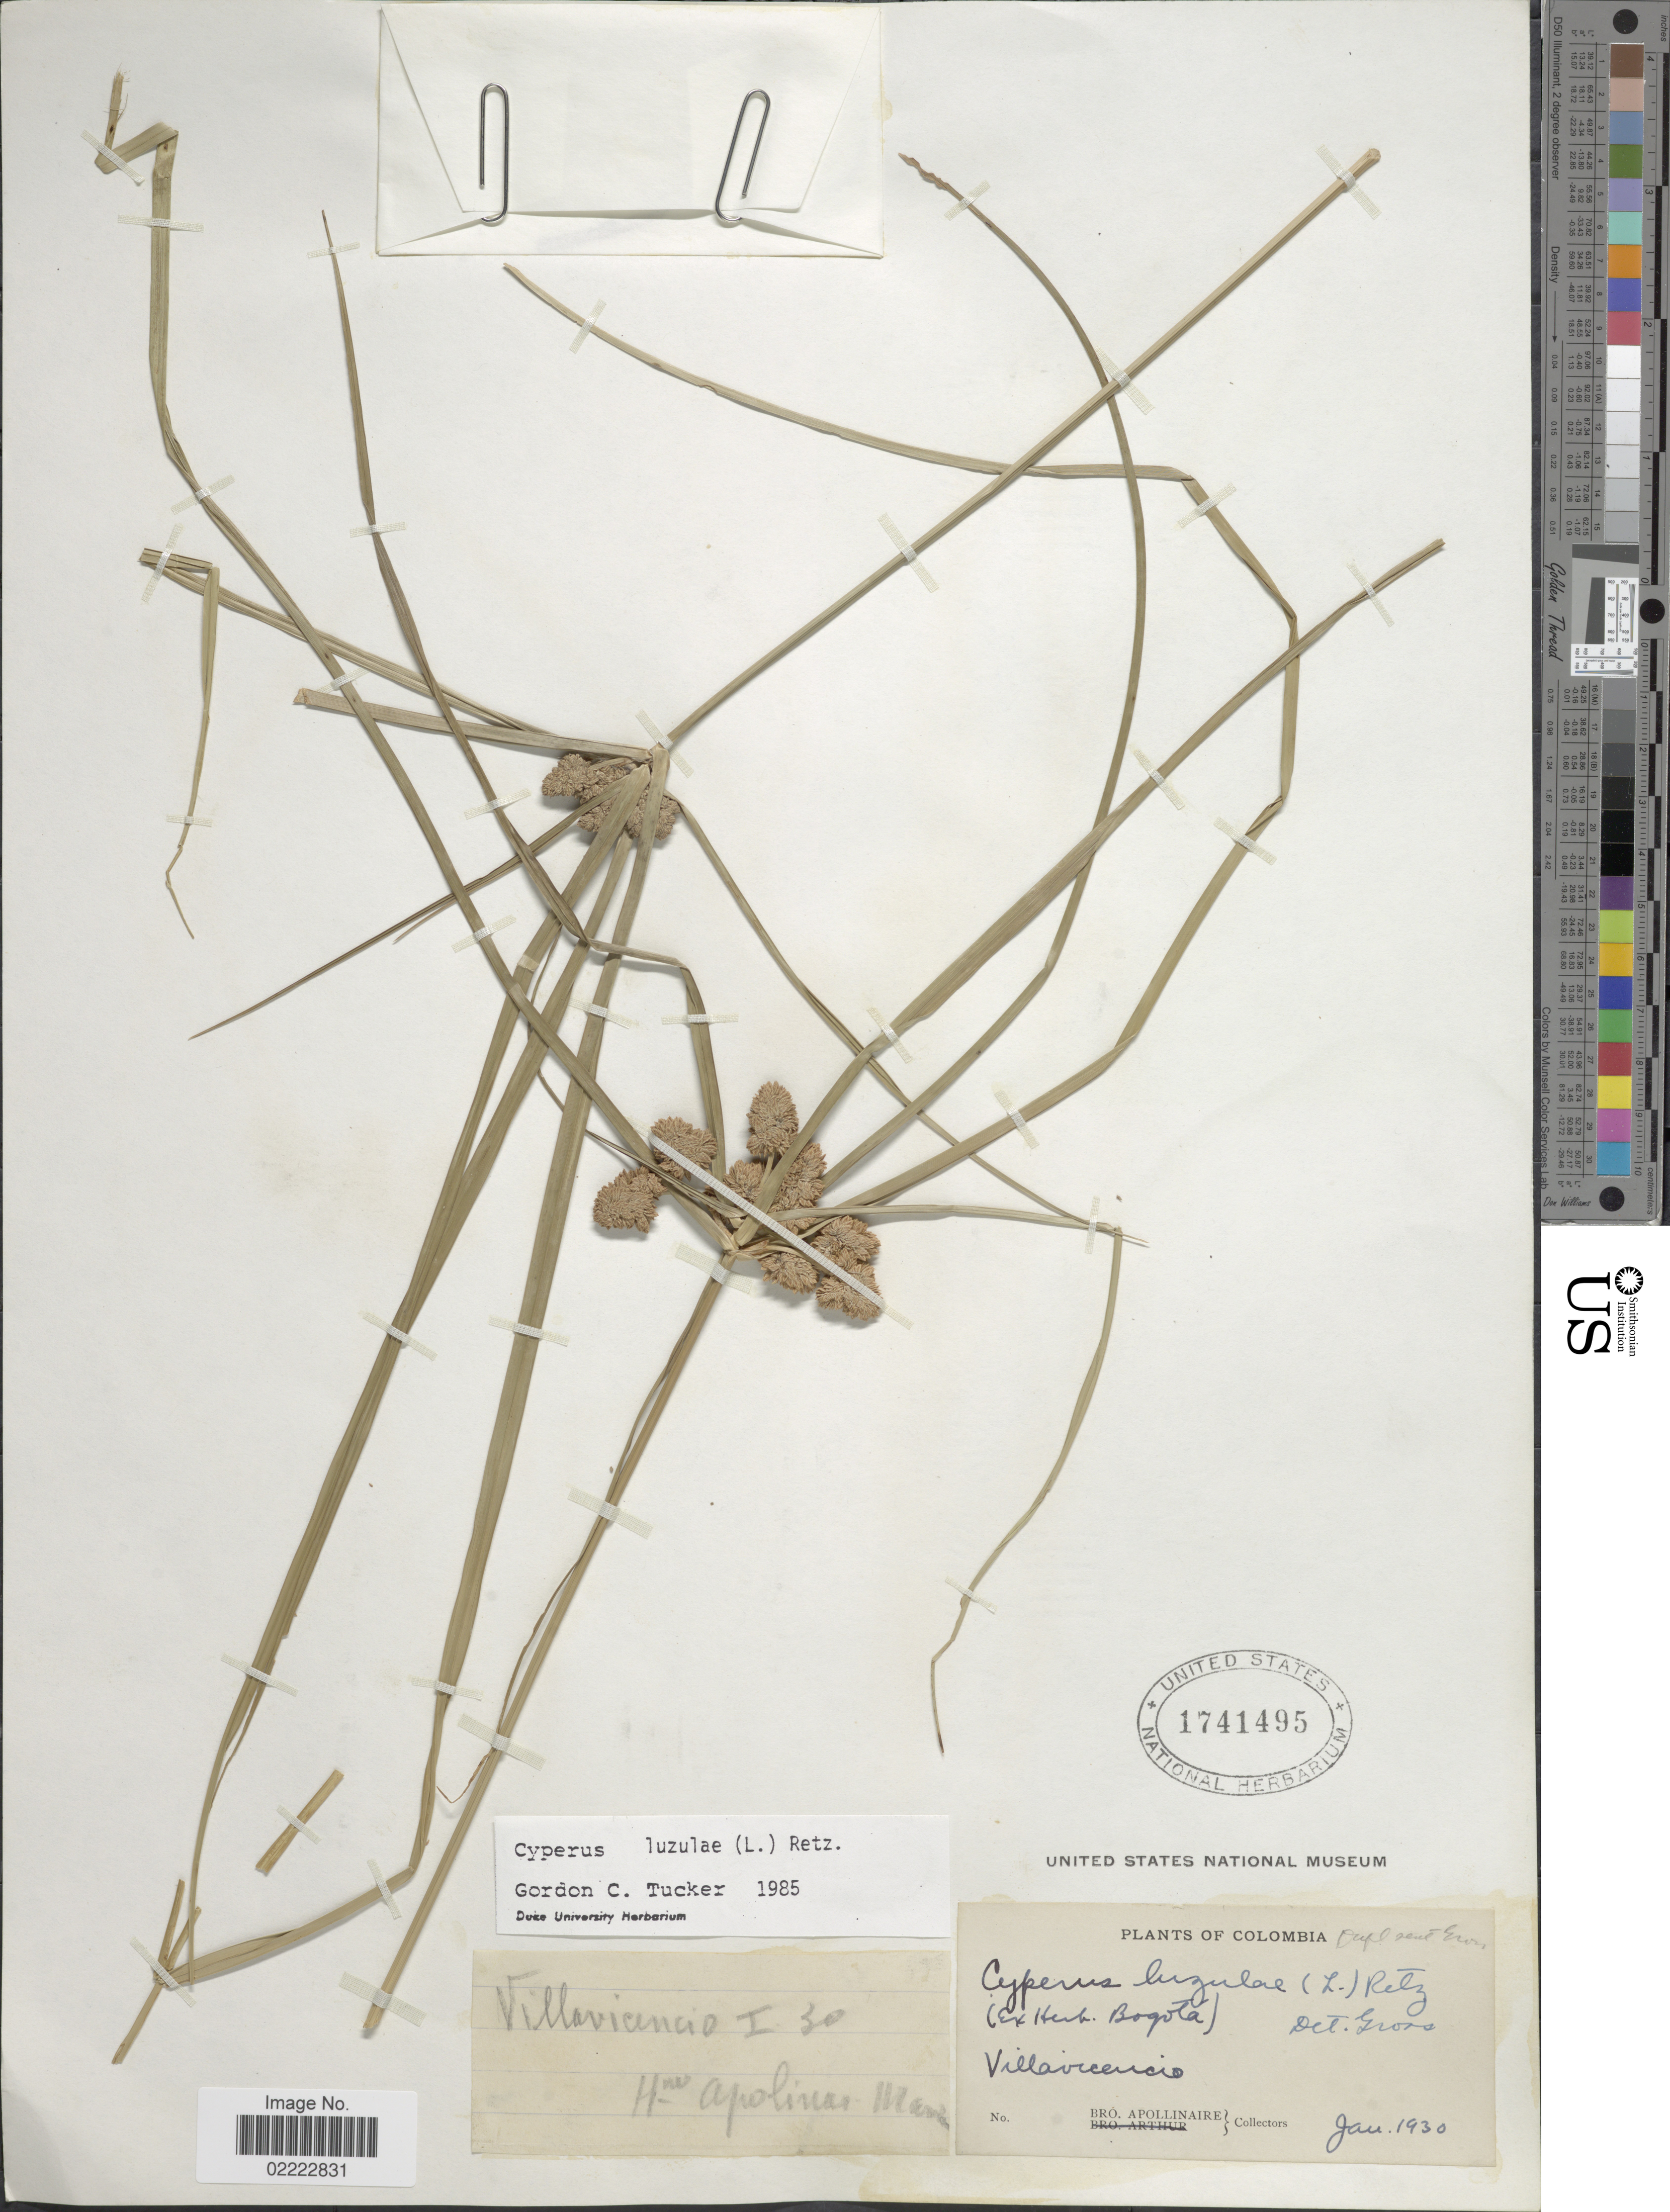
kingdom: Plantae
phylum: Tracheophyta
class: Liliopsida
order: Poales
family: Cyperaceae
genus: Cyperus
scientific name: Cyperus luzulae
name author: (L.) Rottb. ex Retz.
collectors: Bro. Apollinaire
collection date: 1930-01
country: Colombia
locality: Villavicencio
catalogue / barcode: US 1741495